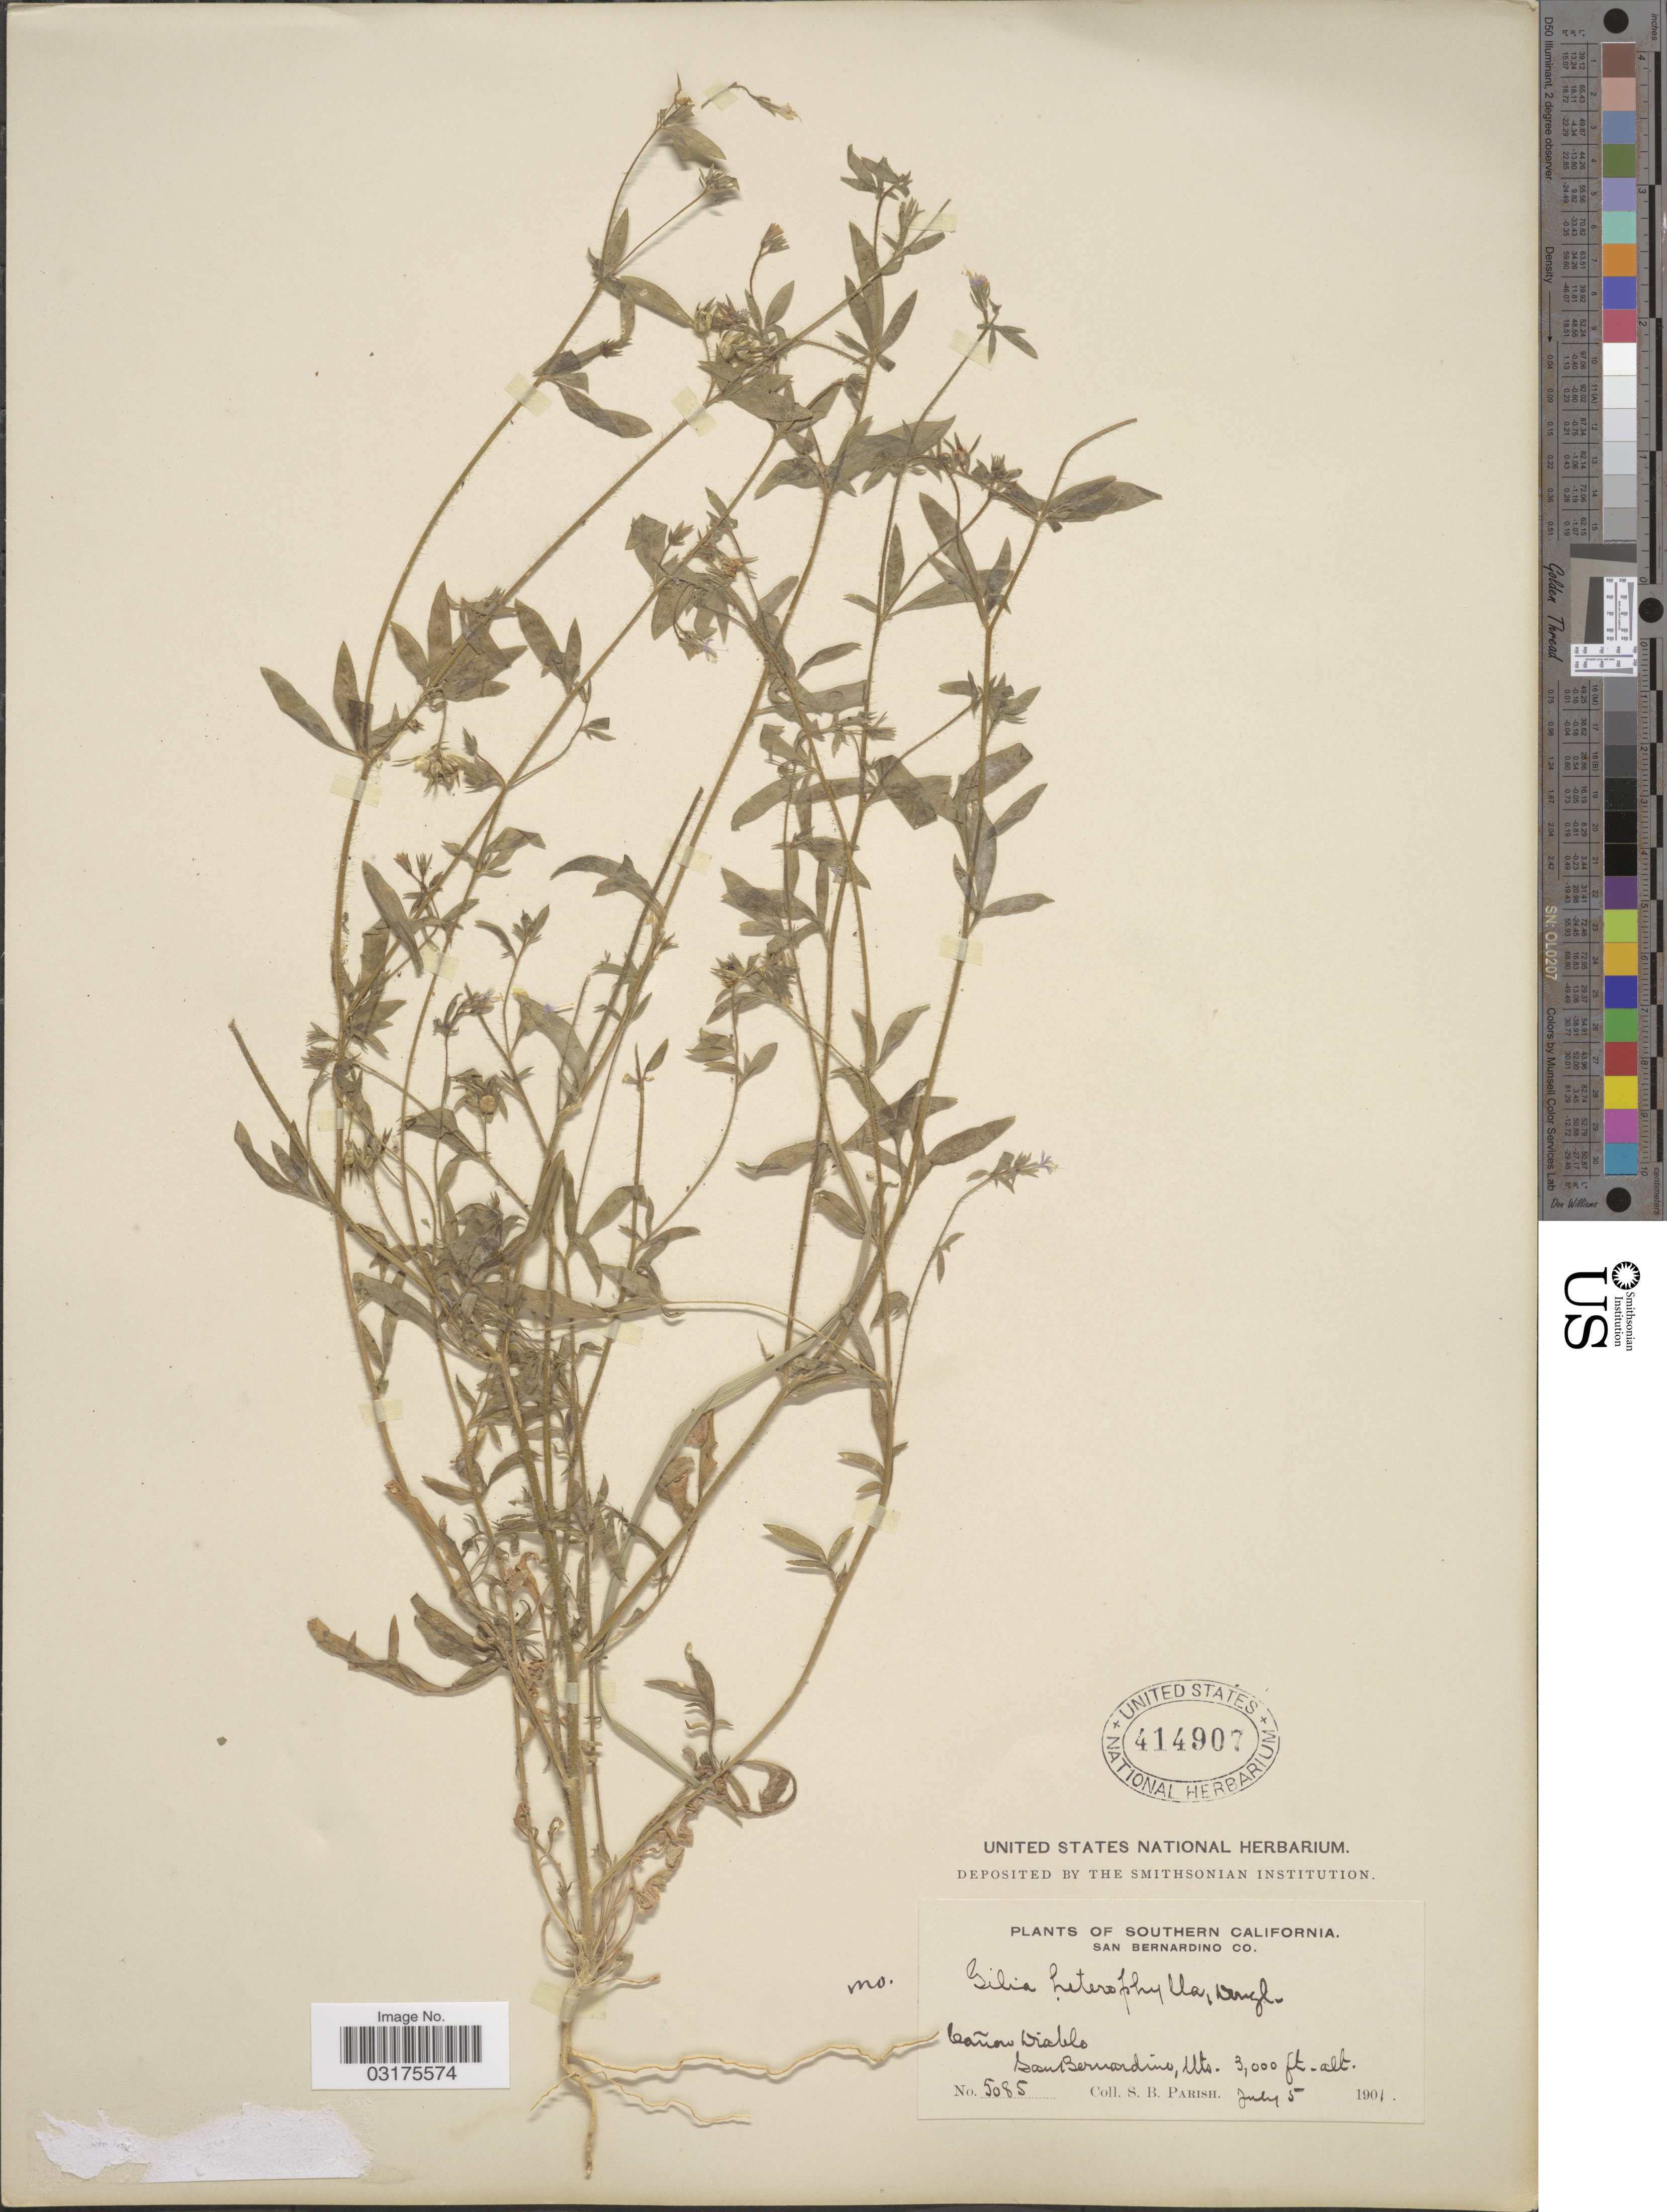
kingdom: Plantae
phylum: Tracheophyta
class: Magnoliopsida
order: Ericales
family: Polemoniaceae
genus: Allophyllum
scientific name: Allophyllum glutinosum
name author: (Benth.) A.D. Grant & V.E. Grant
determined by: Grant, A. D.; Grant, V. E.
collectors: S. B. Parish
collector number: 5085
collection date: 1901-07-05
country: United States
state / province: California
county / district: San Bernardino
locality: Southern California. San Bernardino Co., Cañon Diablo, San Bernardino Mts.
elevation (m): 914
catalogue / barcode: US 414907